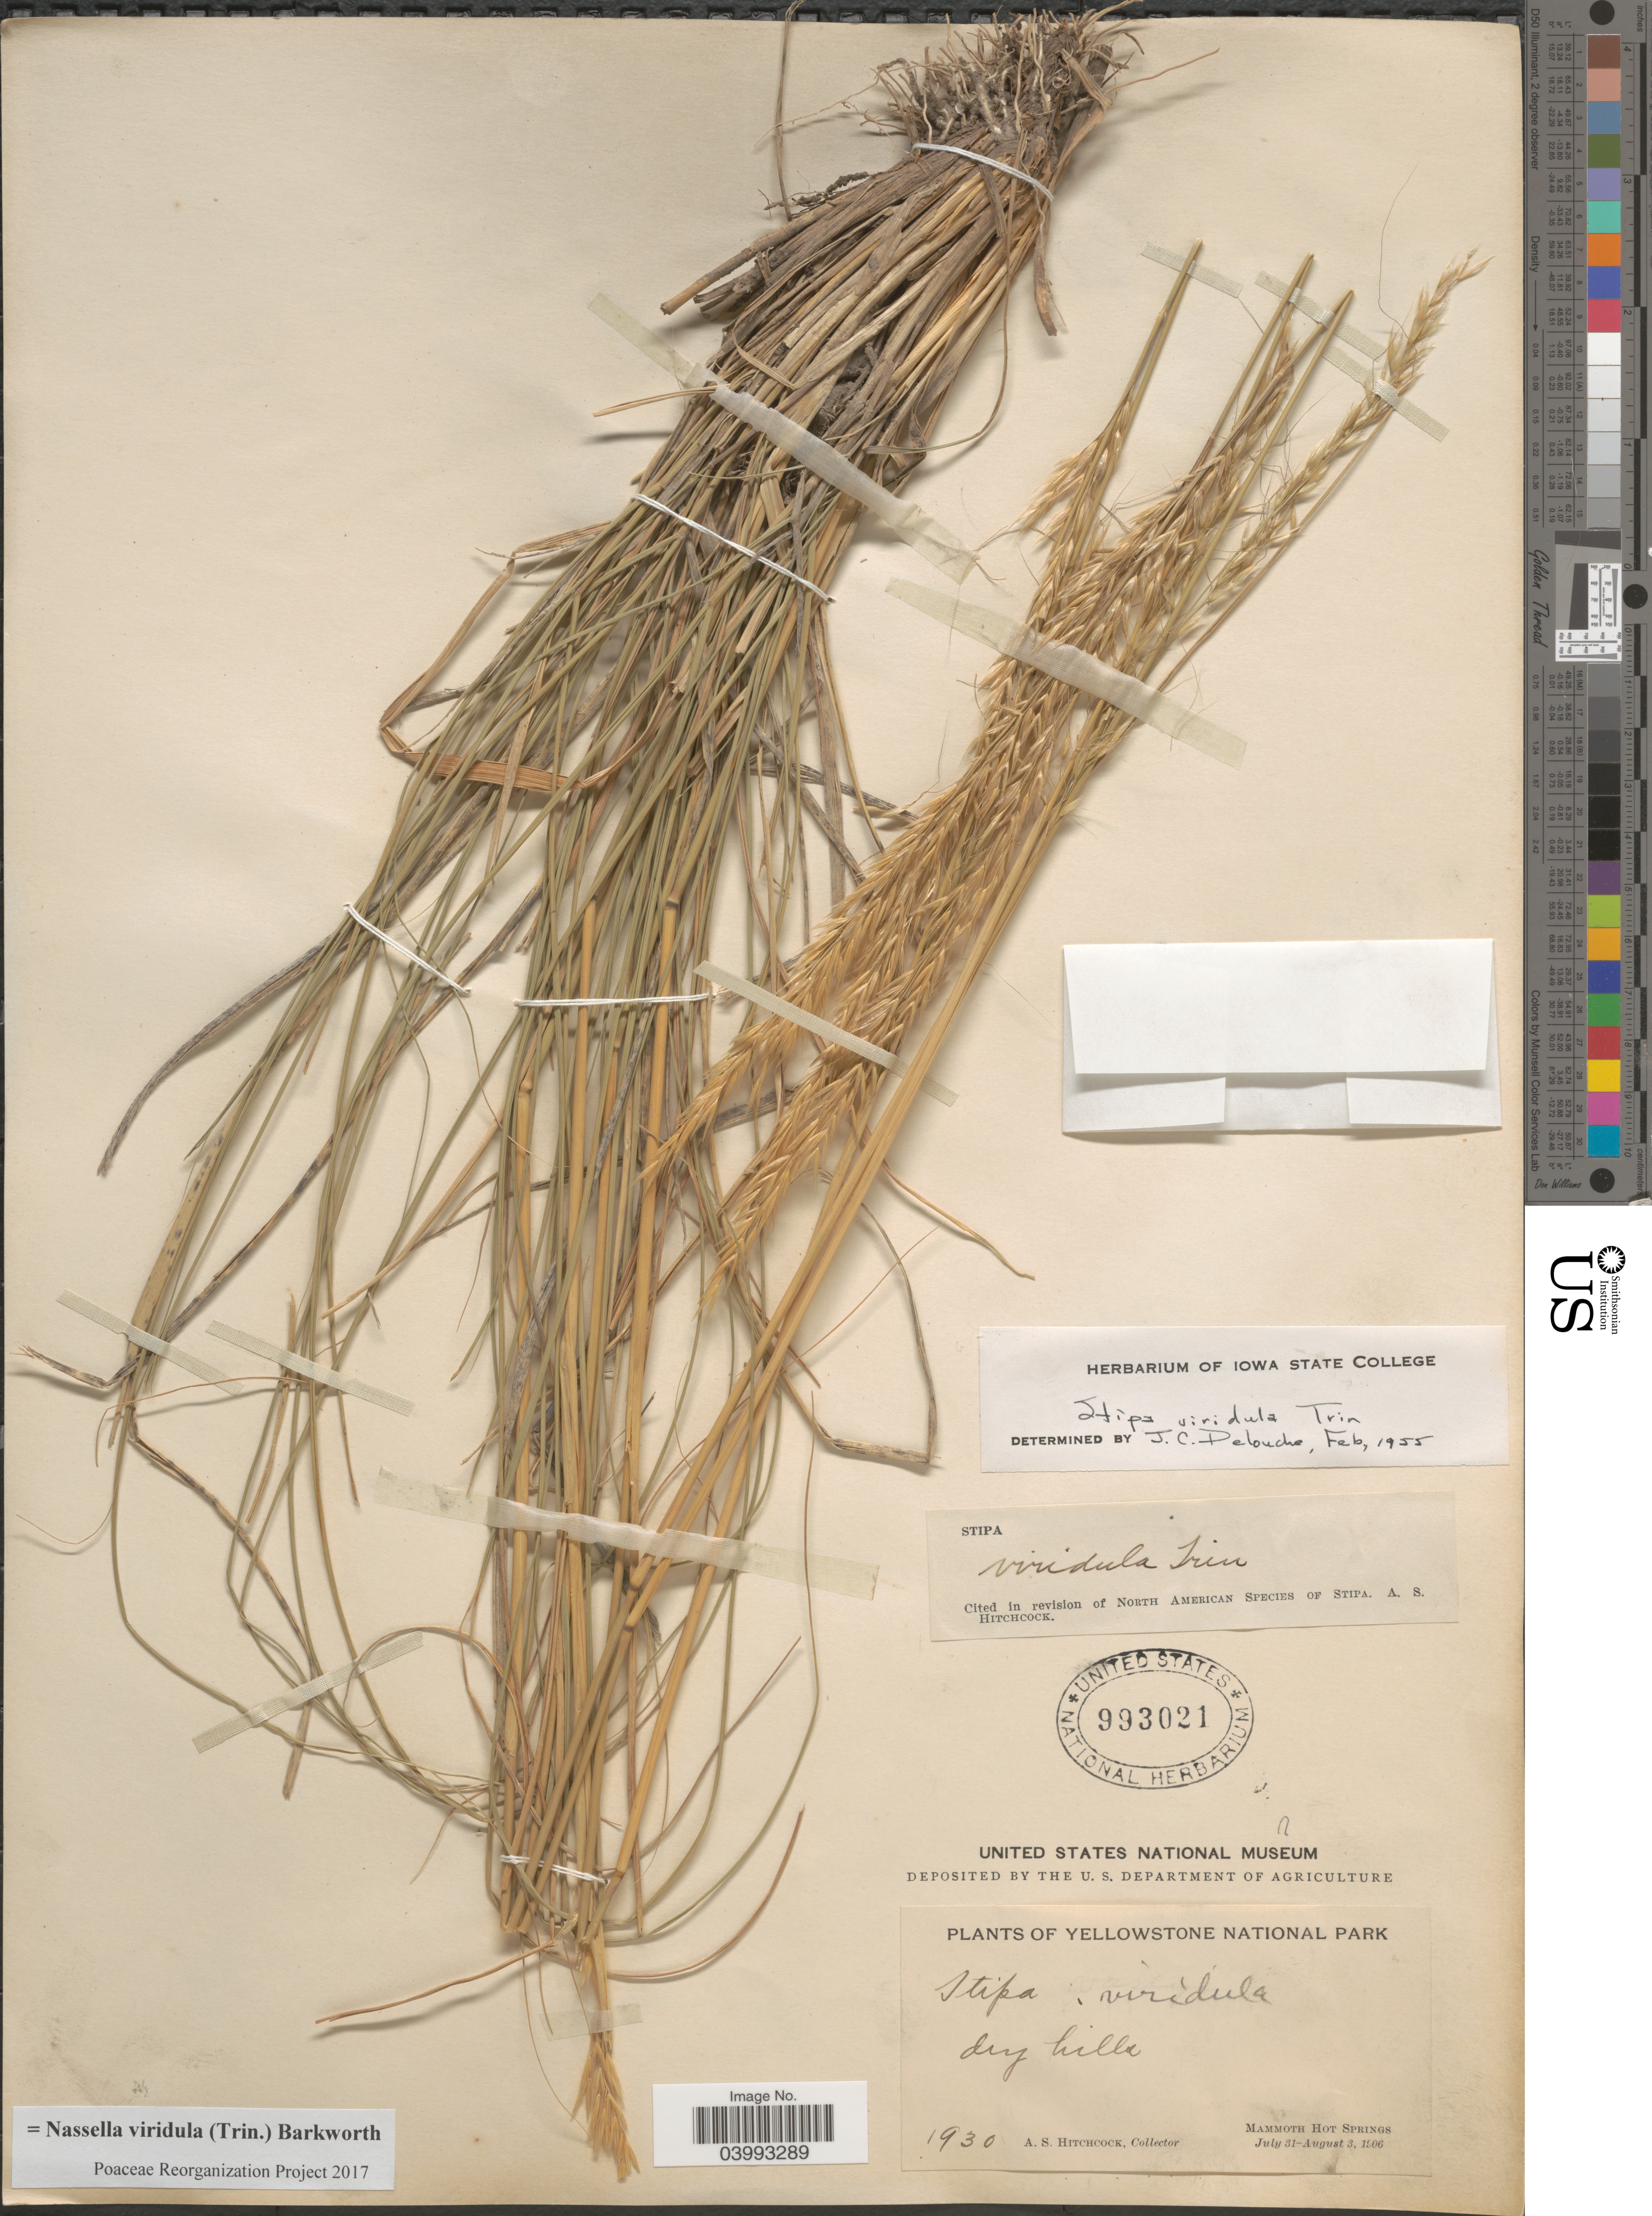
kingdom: Plantae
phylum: Tracheophyta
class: Liliopsida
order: Poales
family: Poaceae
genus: Nassella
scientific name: Nassella viridula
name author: (Trin.) Barkworth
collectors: A. S. Hitchcock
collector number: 1930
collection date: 1906-07-31/1906-08-03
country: United States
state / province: Wyoming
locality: Yellowstone National Park. Mammoth Hot Springs.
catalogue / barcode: US 993021